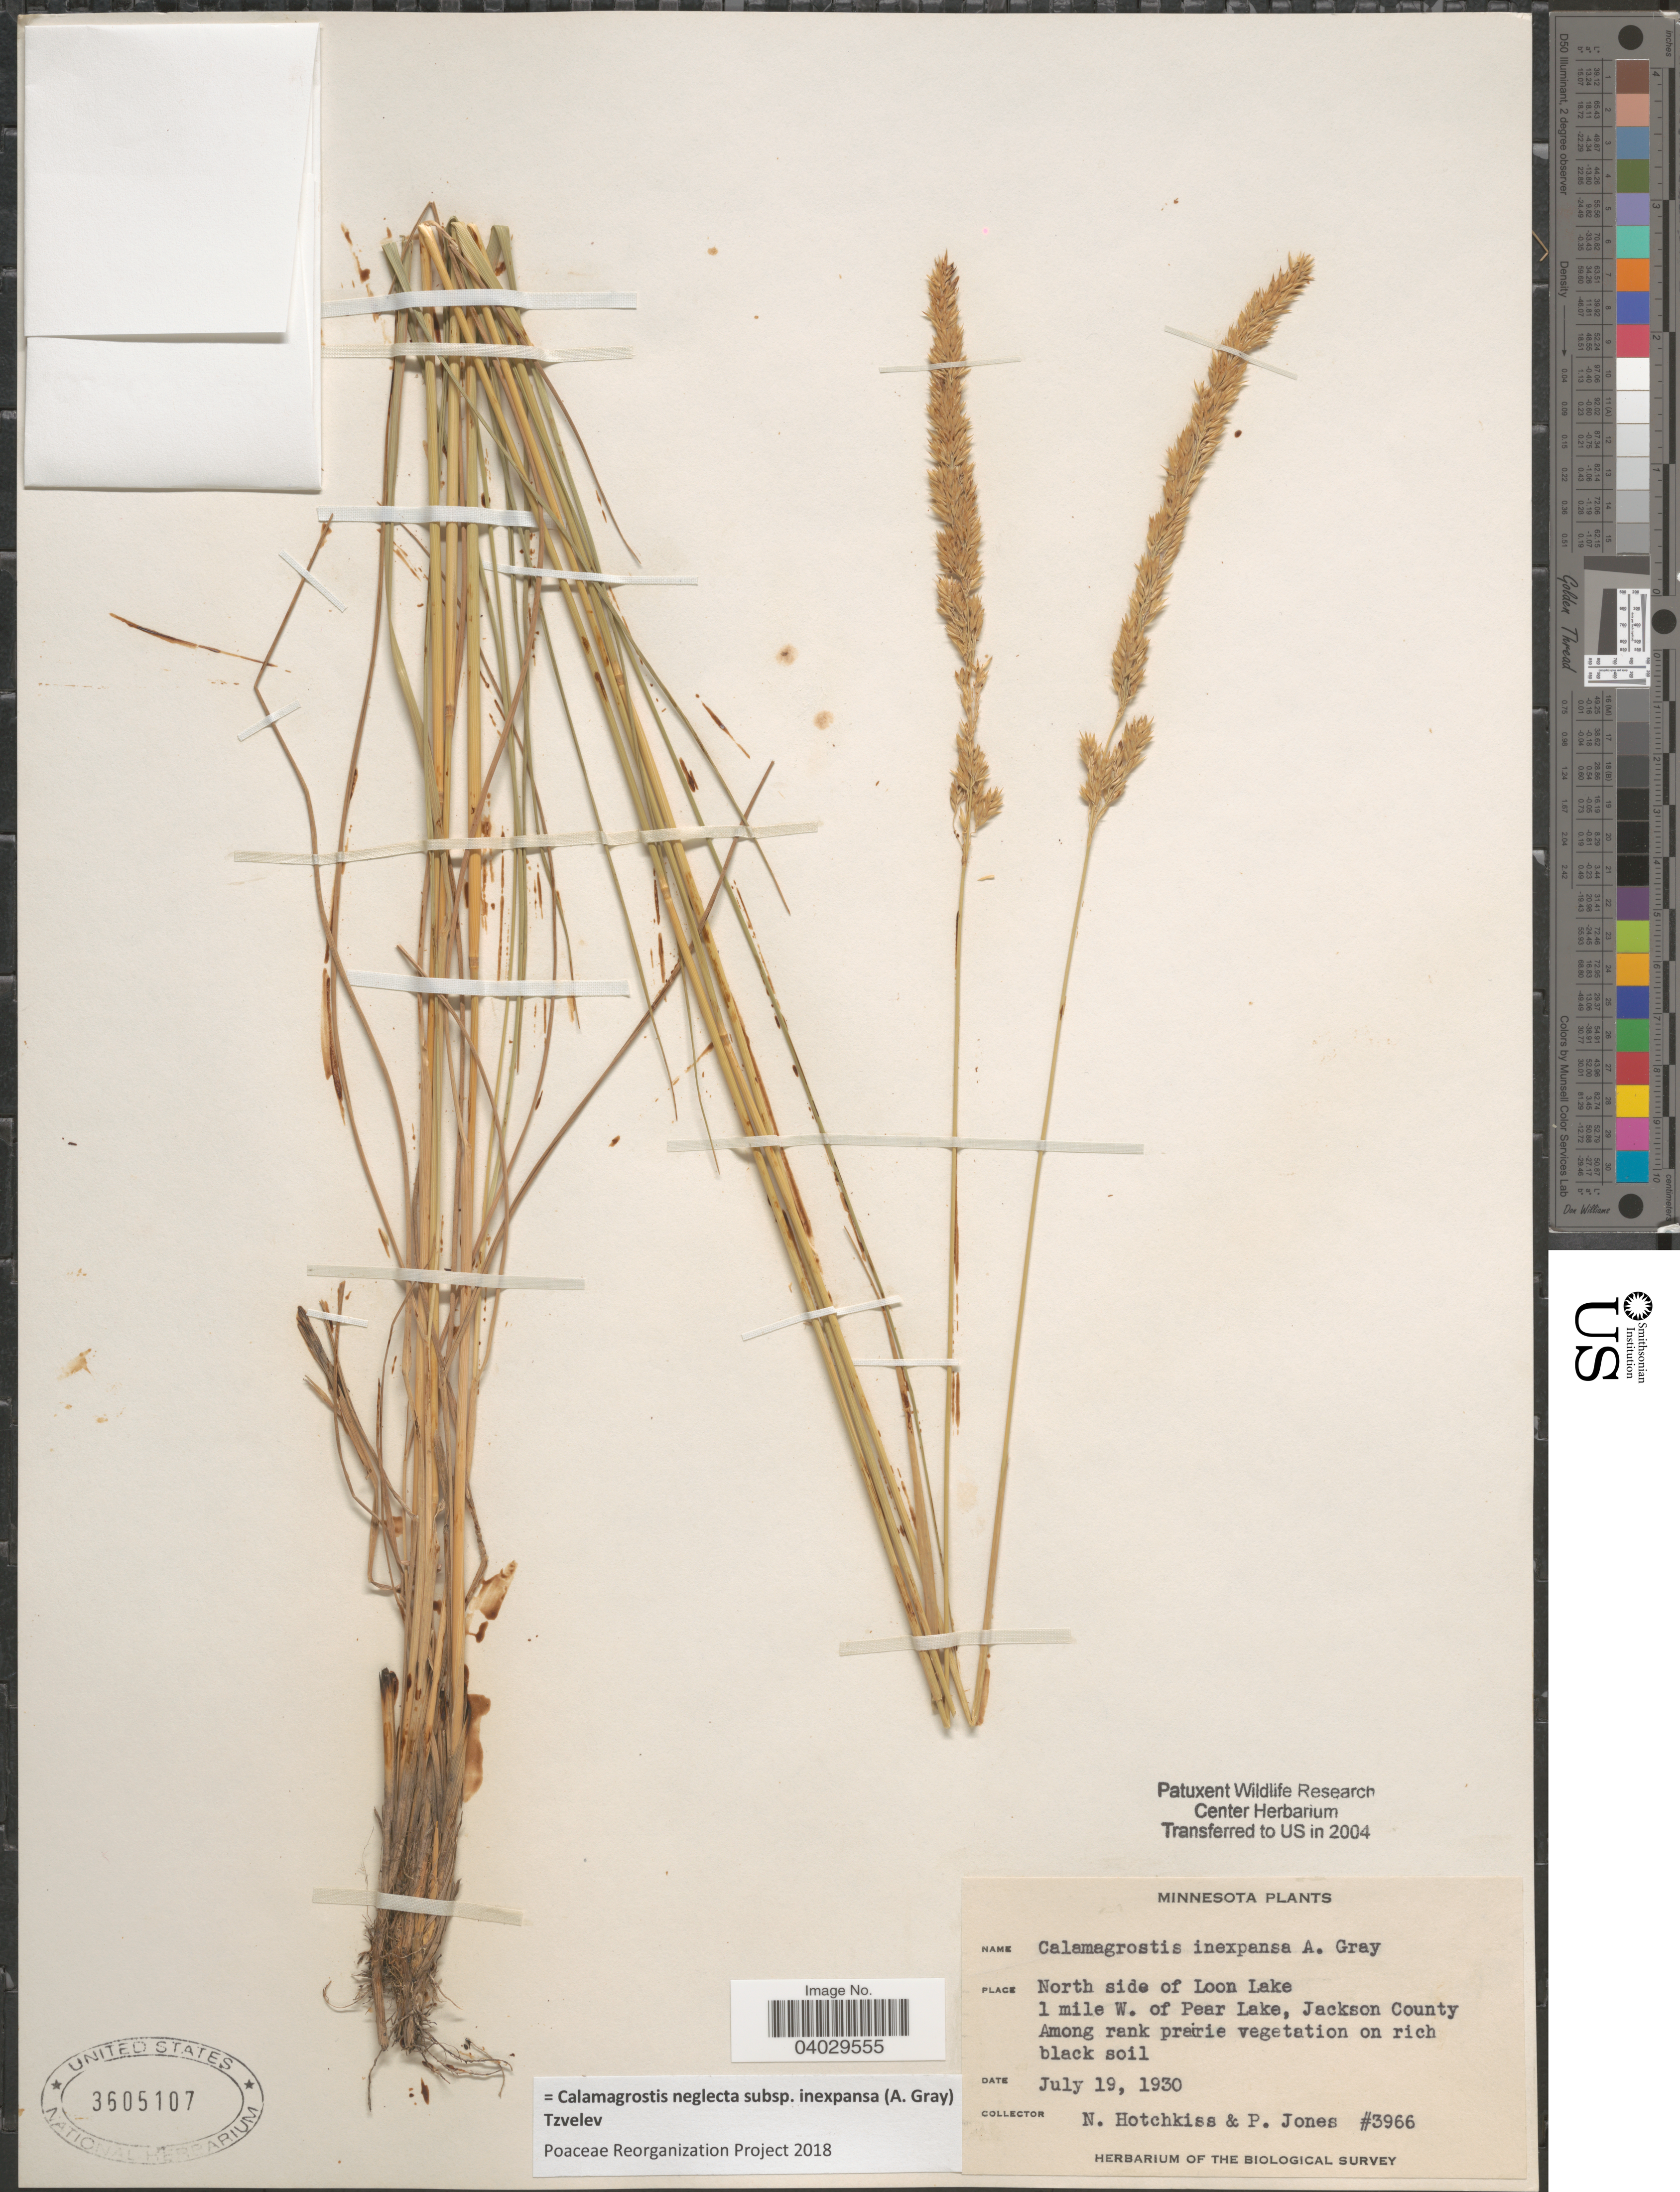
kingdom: Plantae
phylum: Tracheophyta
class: Liliopsida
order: Poales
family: Poaceae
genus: Calamagrostis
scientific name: Calamagrostis neglecta subsp. inexpansa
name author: (A. Gray) Tzvelev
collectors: N. Hotchkiss & P. Jones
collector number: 3966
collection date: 1930-07-19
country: United States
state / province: Minnesota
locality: North side of Loon Lake. 1 mile W. of Pear Lake, Jackson County.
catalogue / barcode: US 3605107